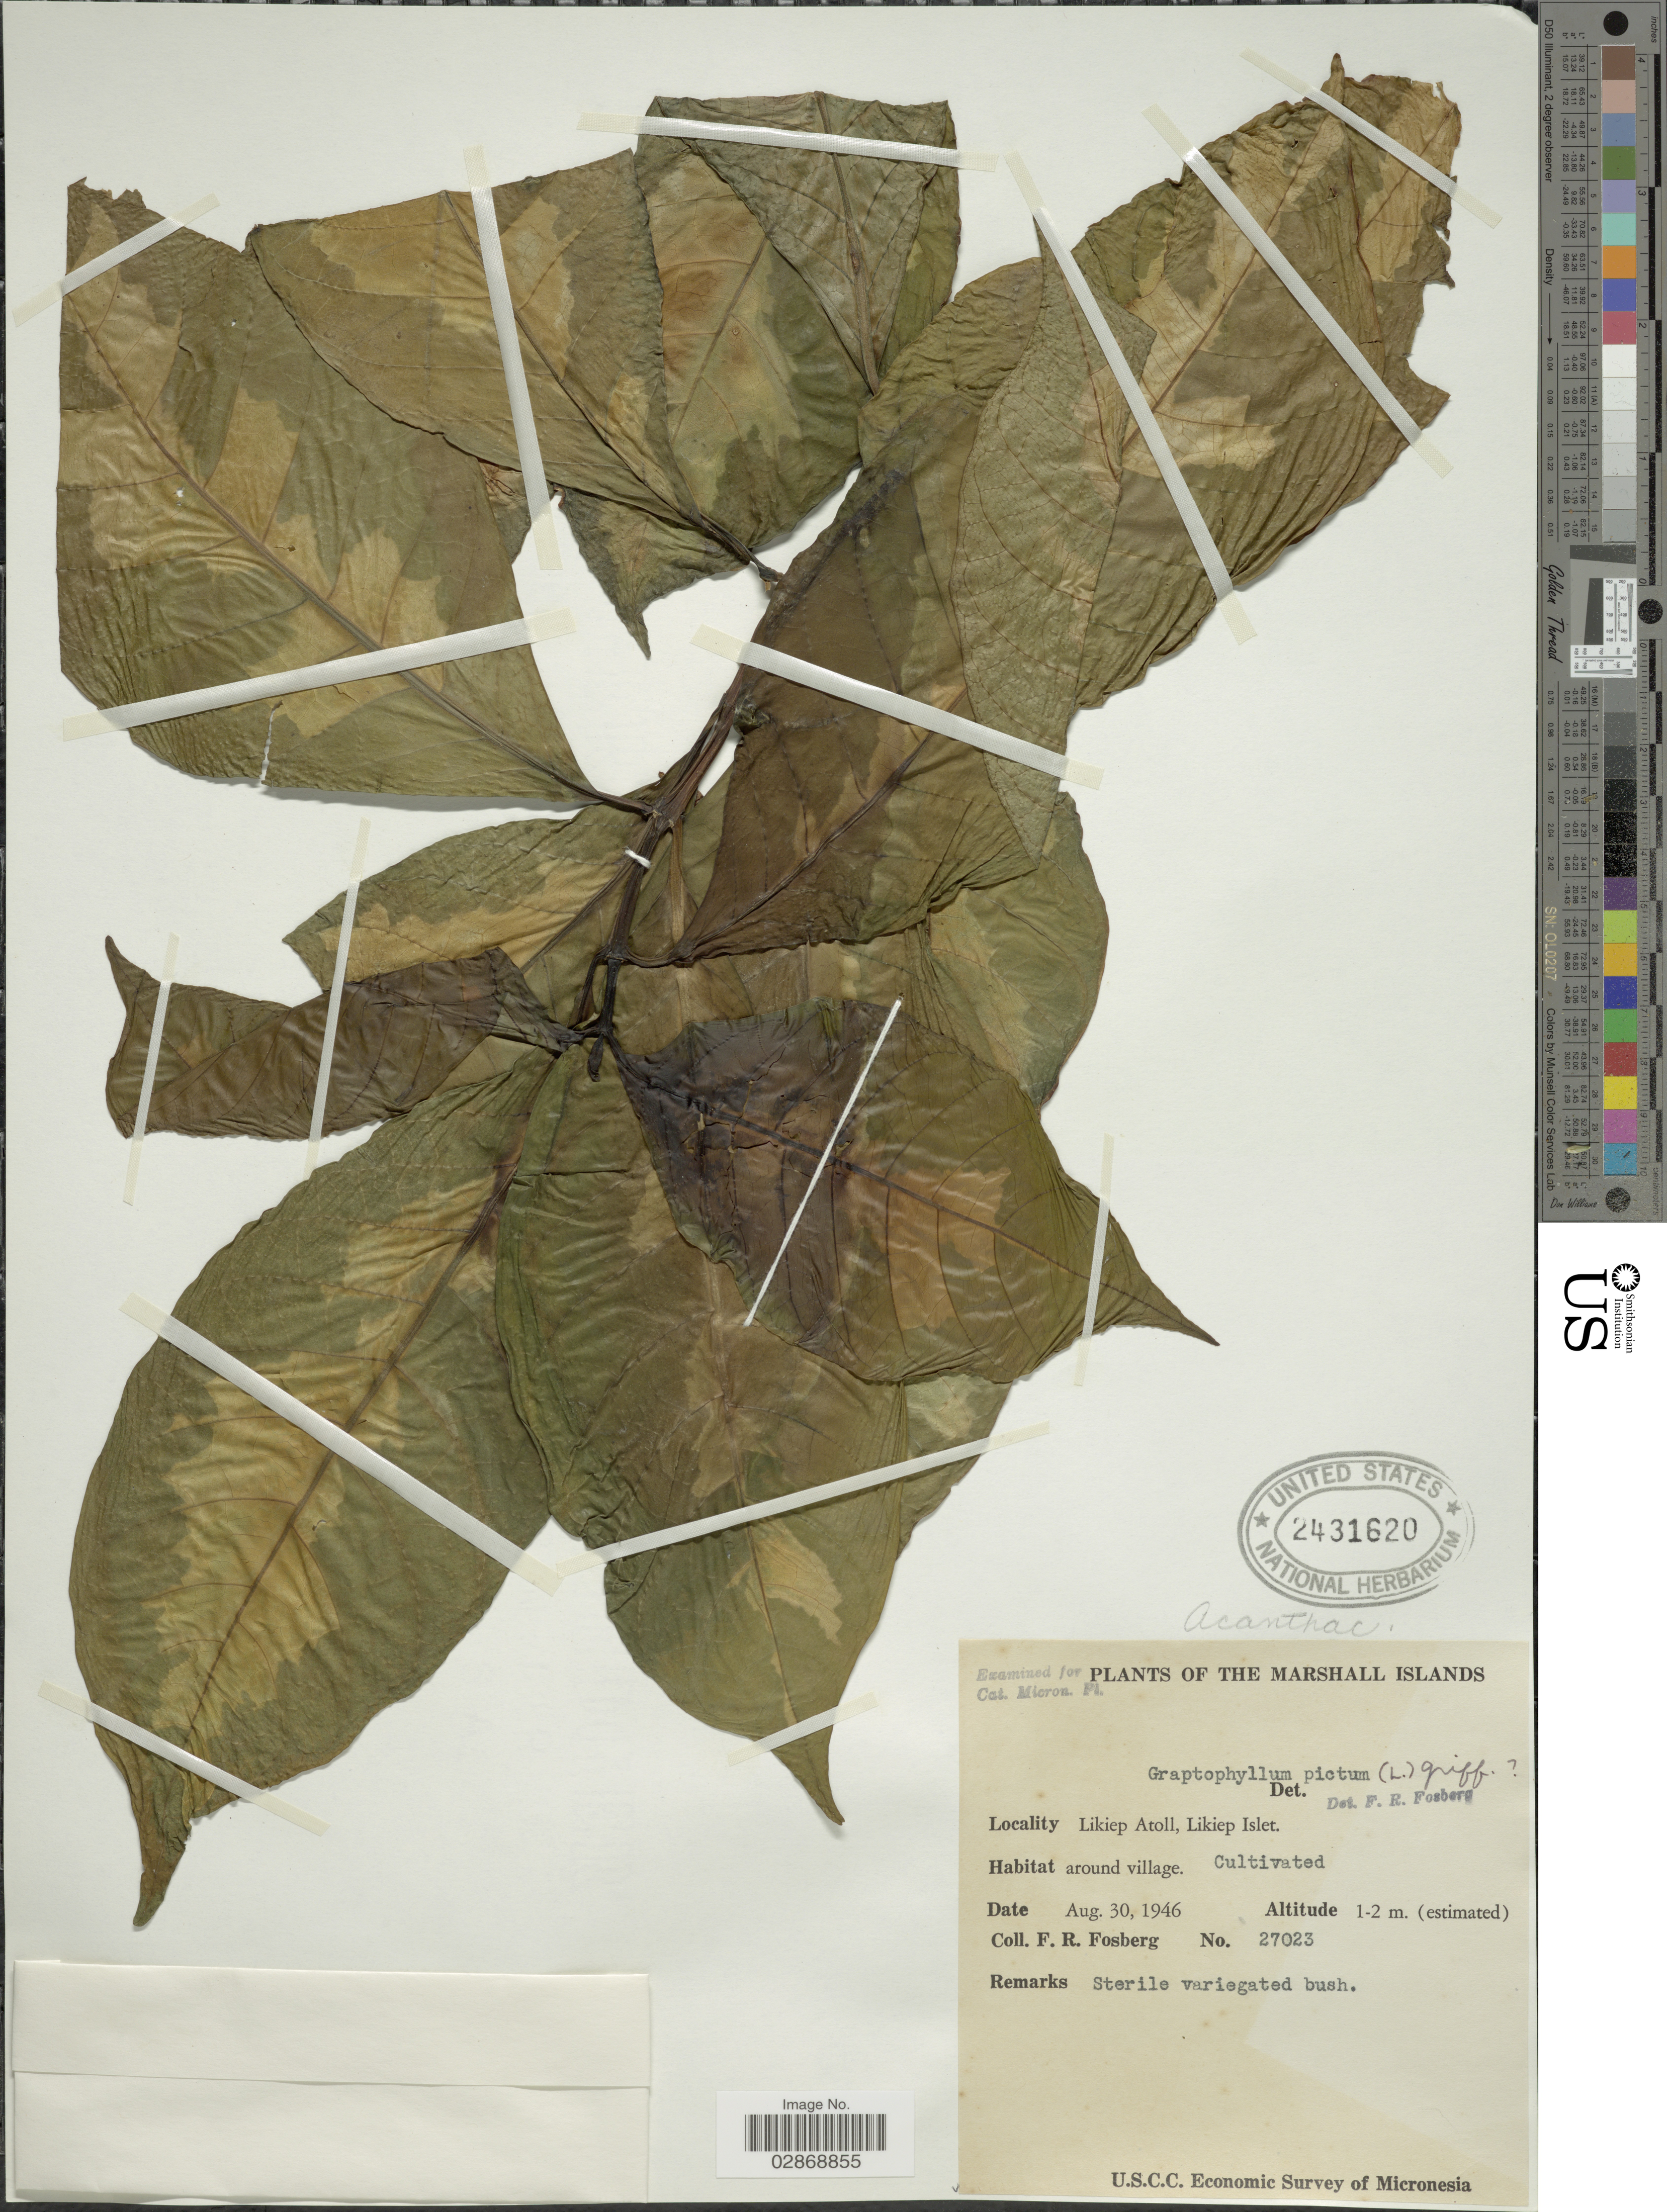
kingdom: Plantae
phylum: Tracheophyta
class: Magnoliopsida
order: Lamiales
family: Acanthaceae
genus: Graptophyllum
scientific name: Graptophyllum pictum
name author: (L.) Griff.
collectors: F. R. Fosberg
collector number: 27023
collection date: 1946-08-30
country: Marshall Islands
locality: Likiep Atoll, Likiep Islet.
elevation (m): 1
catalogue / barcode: US 2431620